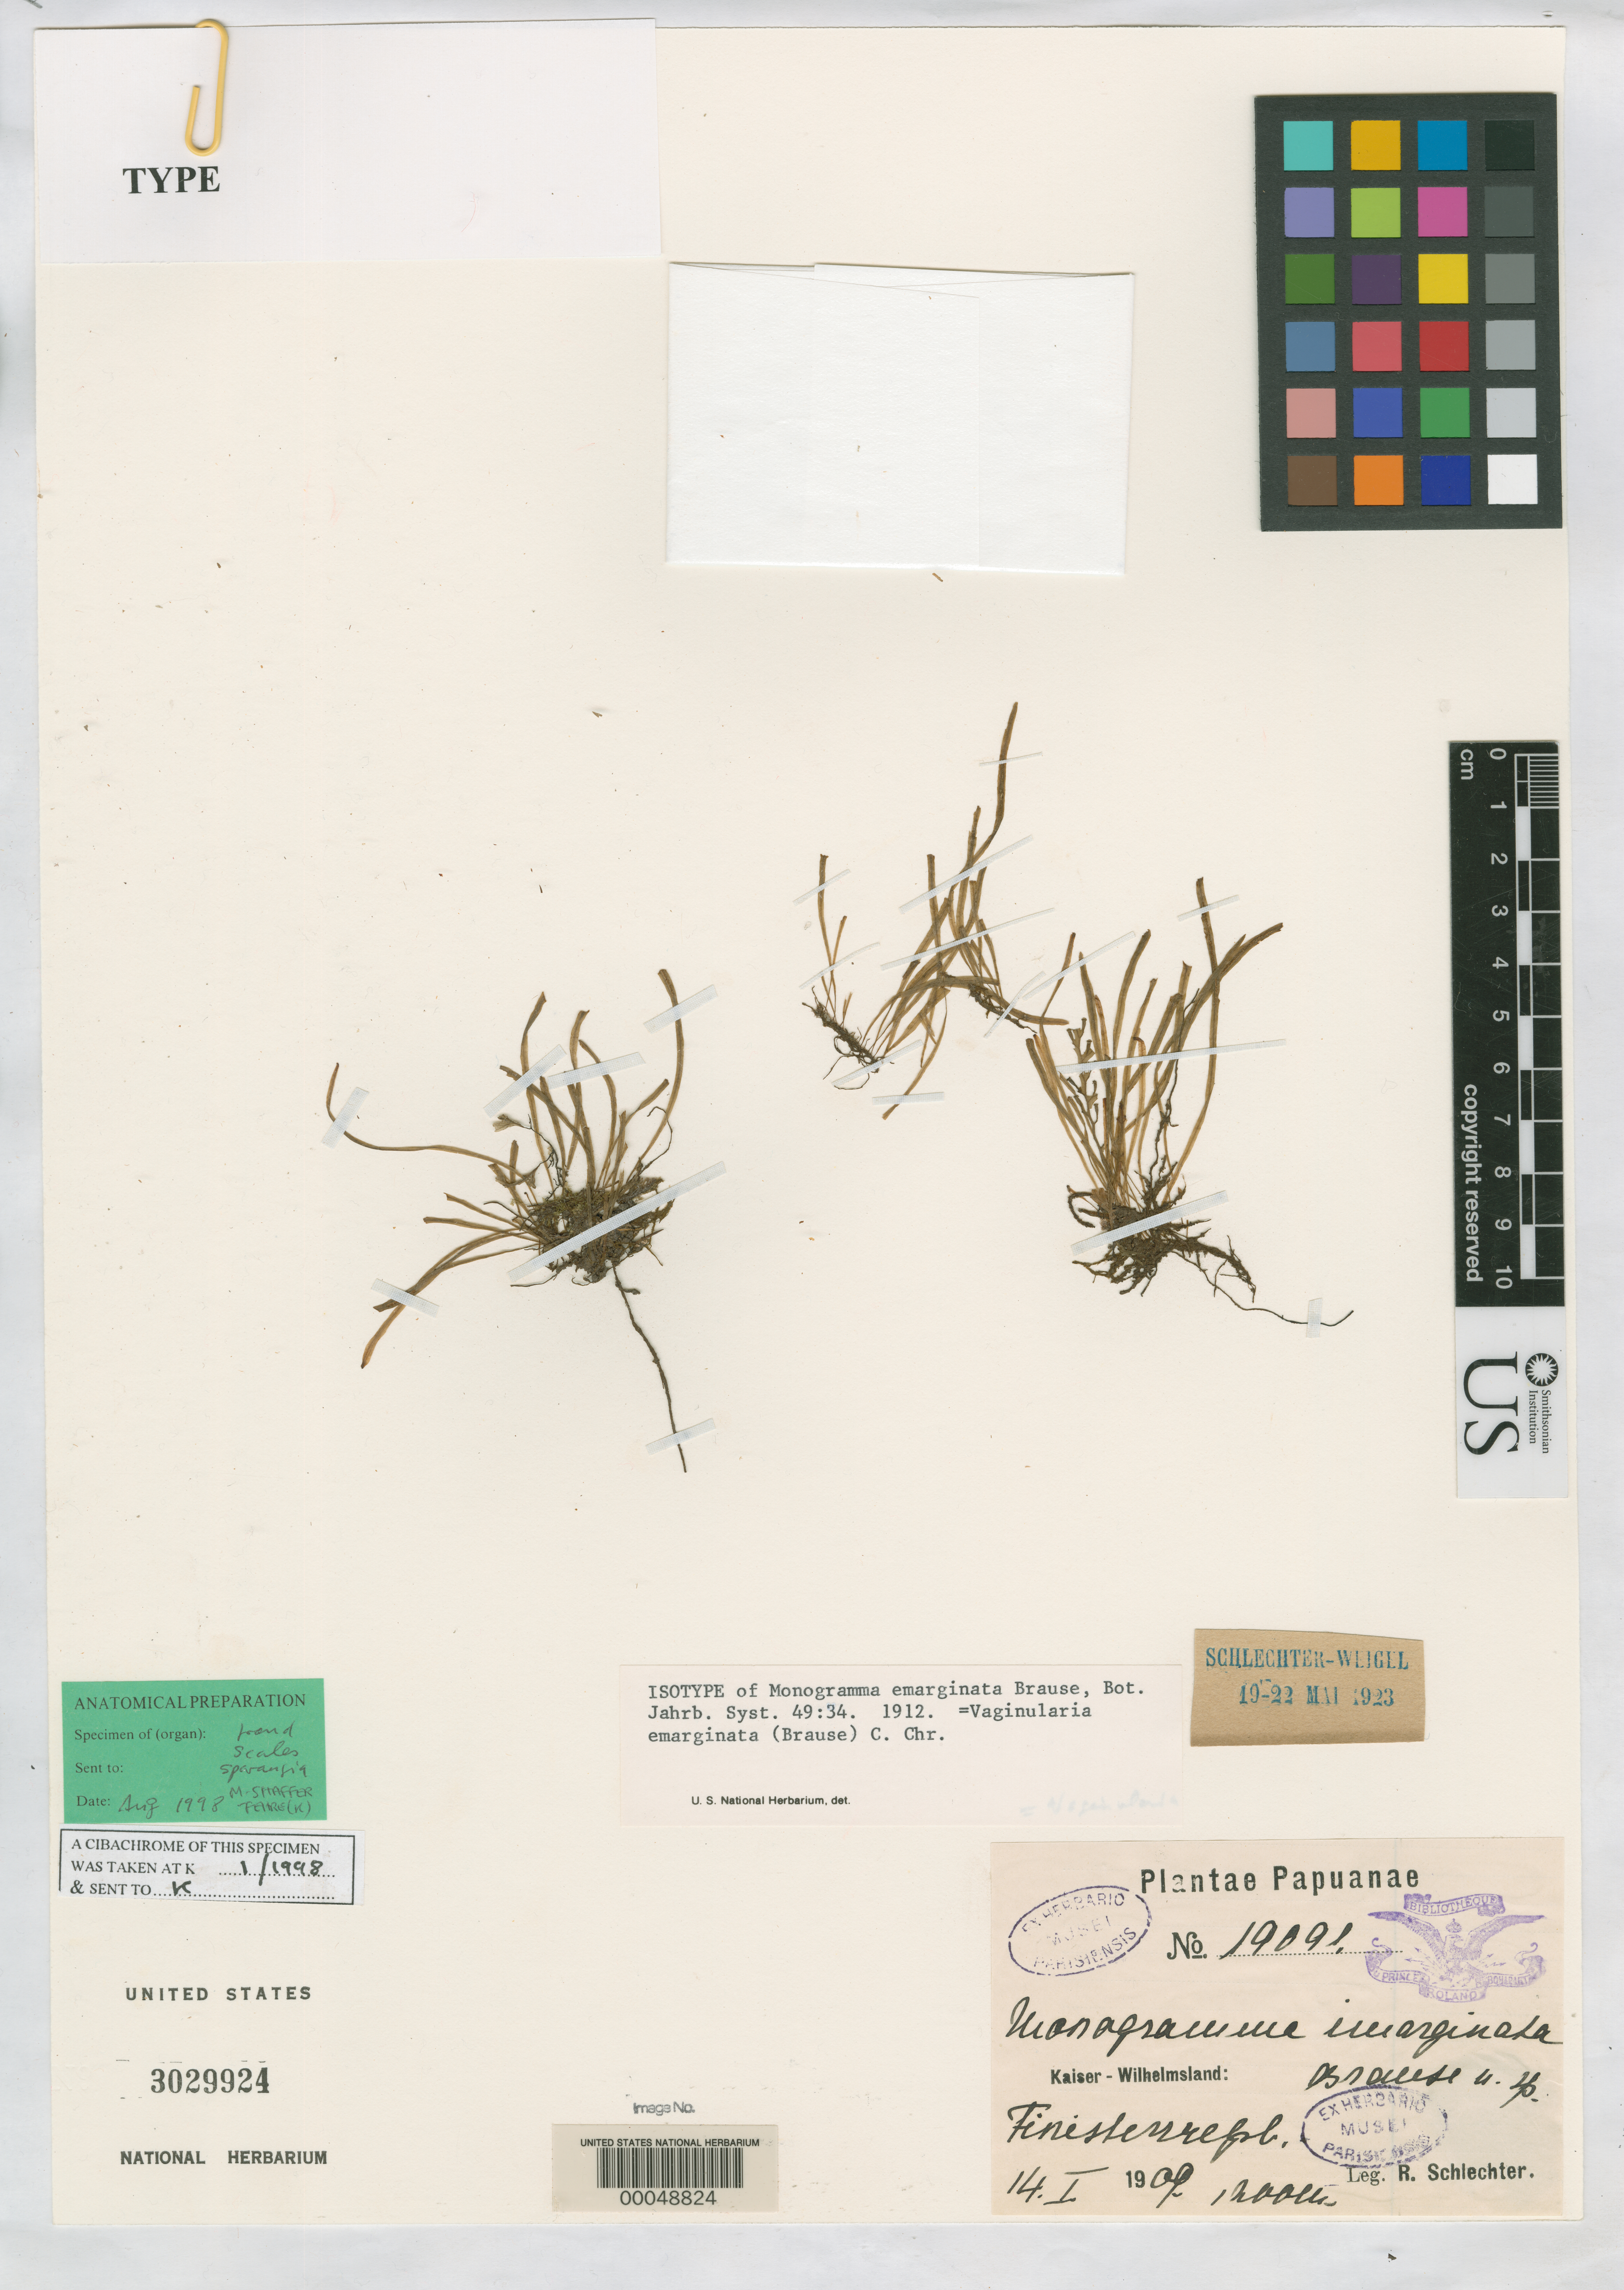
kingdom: Plantae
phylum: Tracheophyta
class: Polypodiopsida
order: Polypodiales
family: Pteridaceae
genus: Monogramma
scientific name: Monogramma emarginata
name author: Brause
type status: Isotype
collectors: F. R. R. Schlechter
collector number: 19091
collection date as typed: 14 Jan 1909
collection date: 1909-01-14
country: Papua New Guinea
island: New Guinea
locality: Kaiser-Wilhelmsland, Finisterre-Gebirges.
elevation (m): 1200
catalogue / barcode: US 3029924